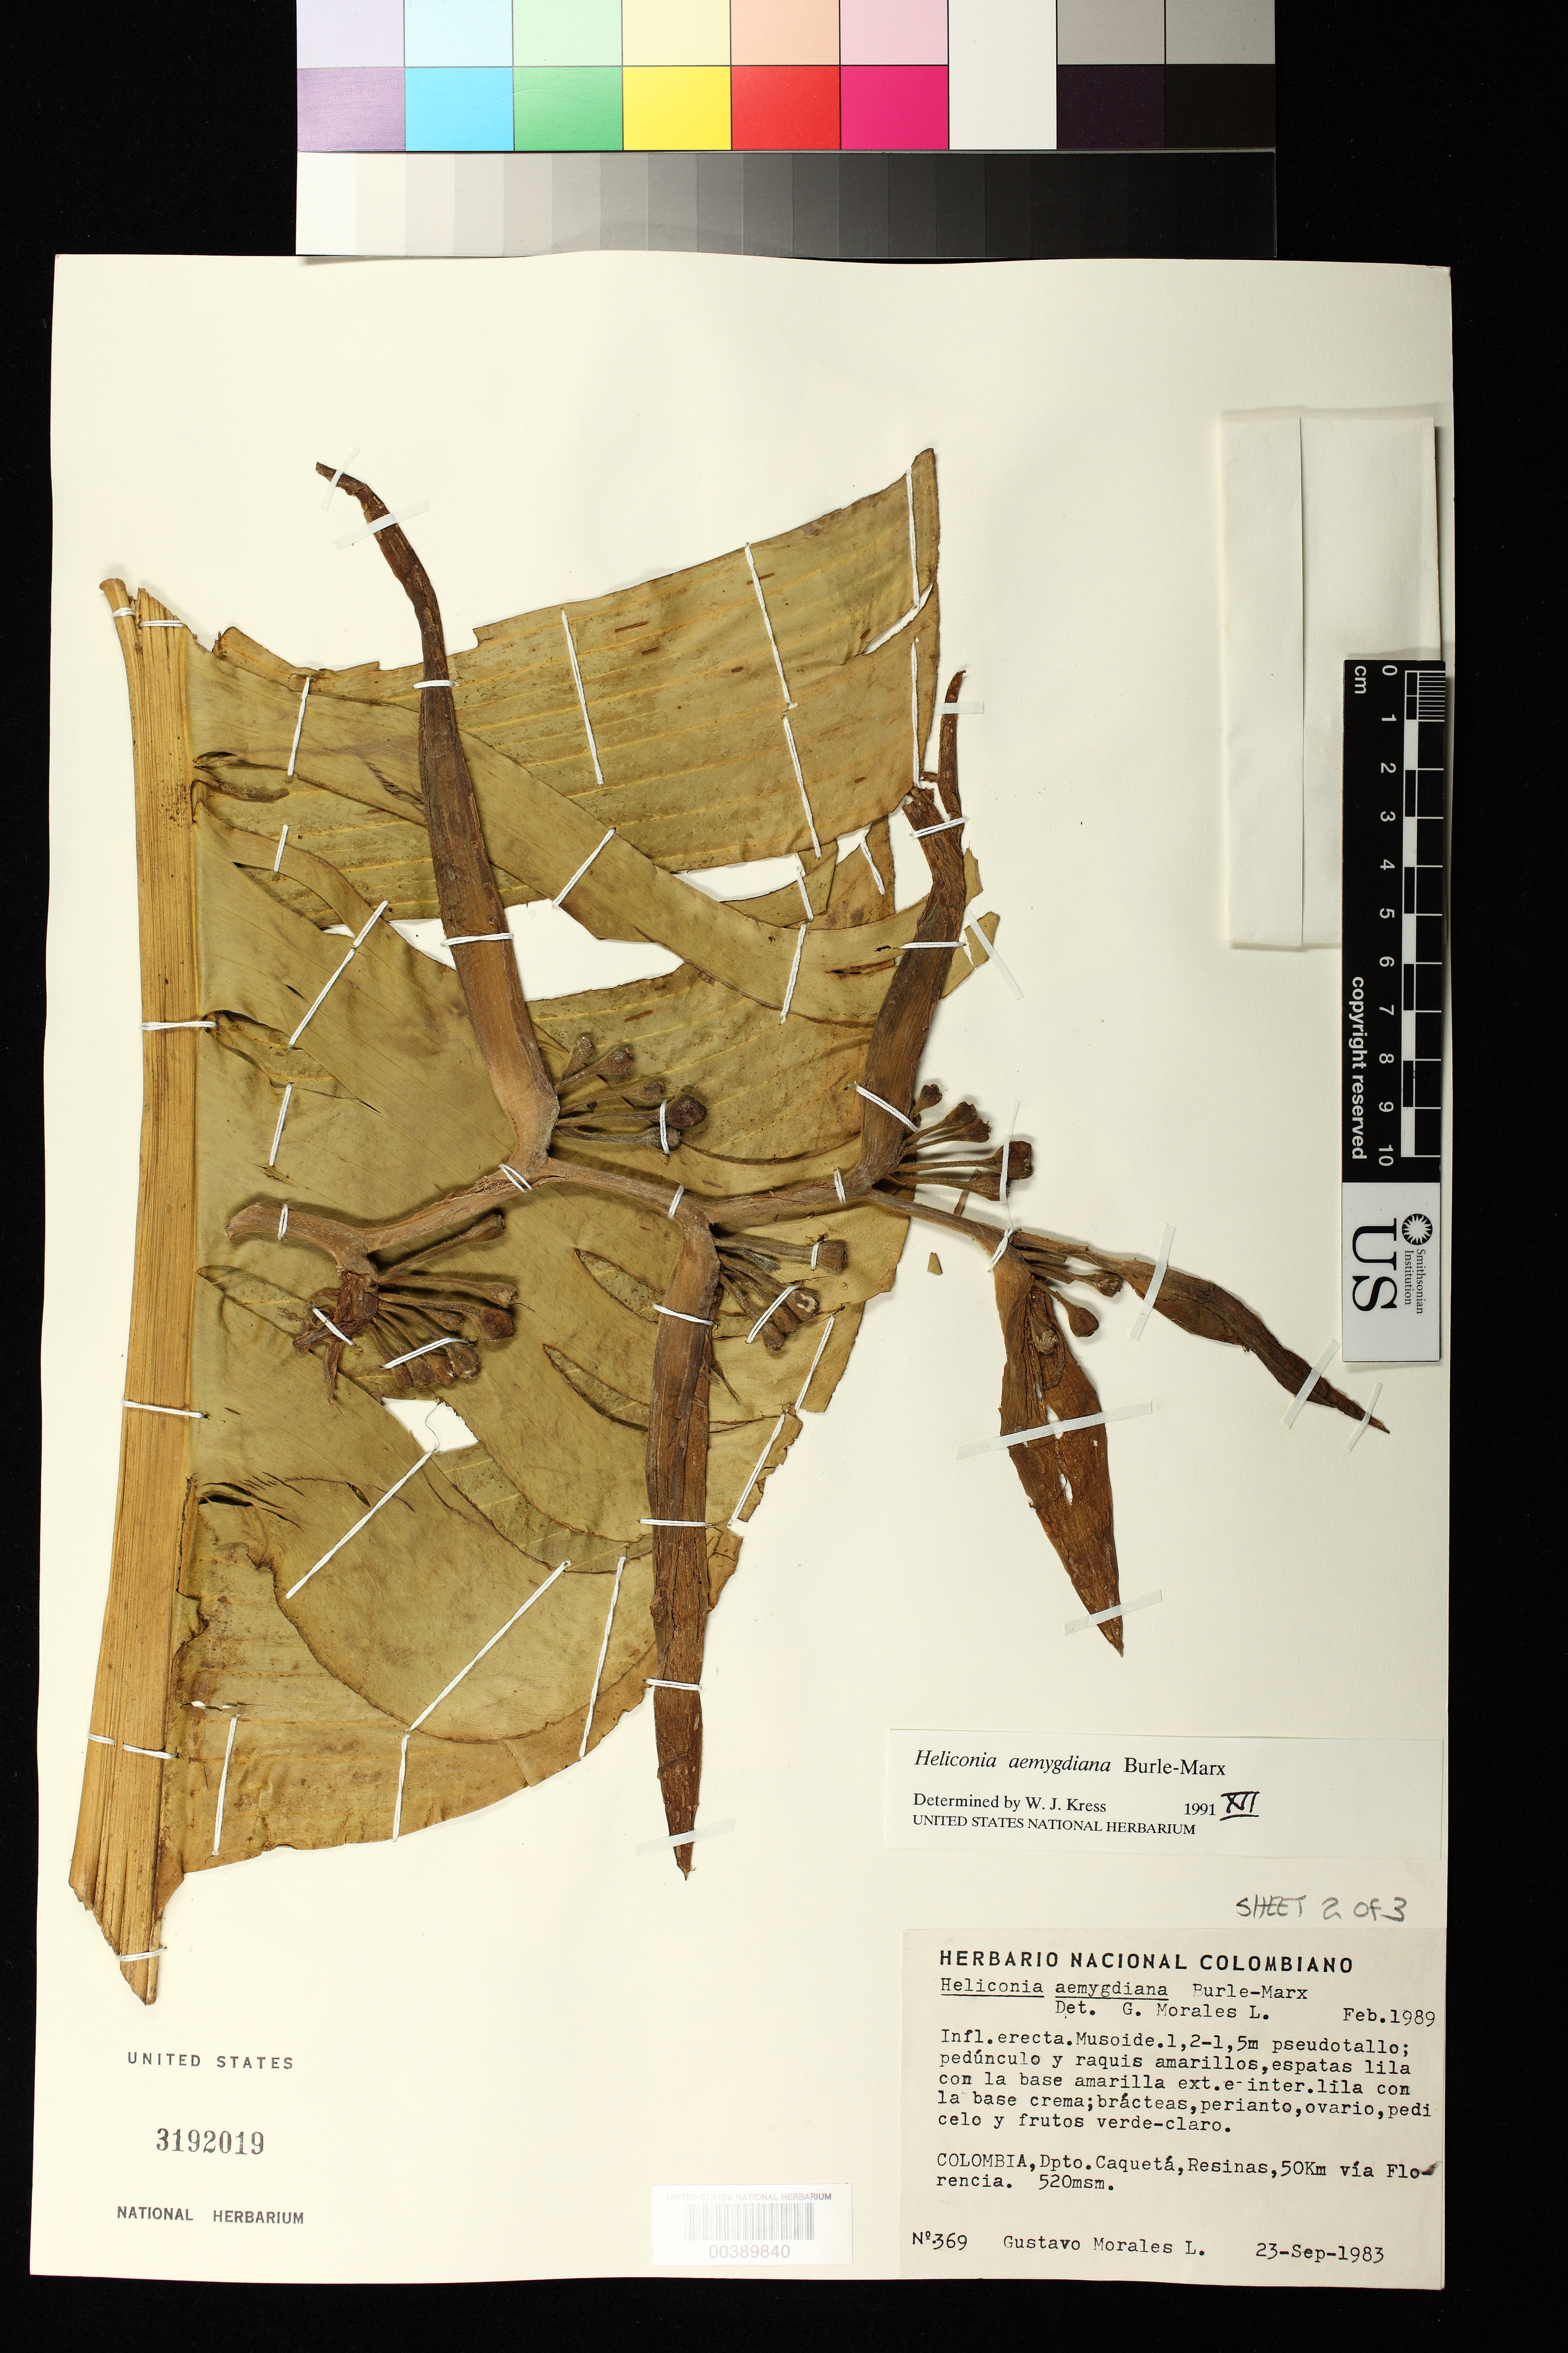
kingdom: Plantae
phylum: Tracheophyta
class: Liliopsida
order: Zingiberales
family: Heliconiaceae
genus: Heliconia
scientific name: Heliconia aemygdiana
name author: Burle-Marx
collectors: G. Morales L.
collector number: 369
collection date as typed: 23 Sep 1983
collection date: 1983-09-23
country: Colombia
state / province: Caquetá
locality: Resinas, 50 km va Florencia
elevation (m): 520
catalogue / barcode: US 3192019